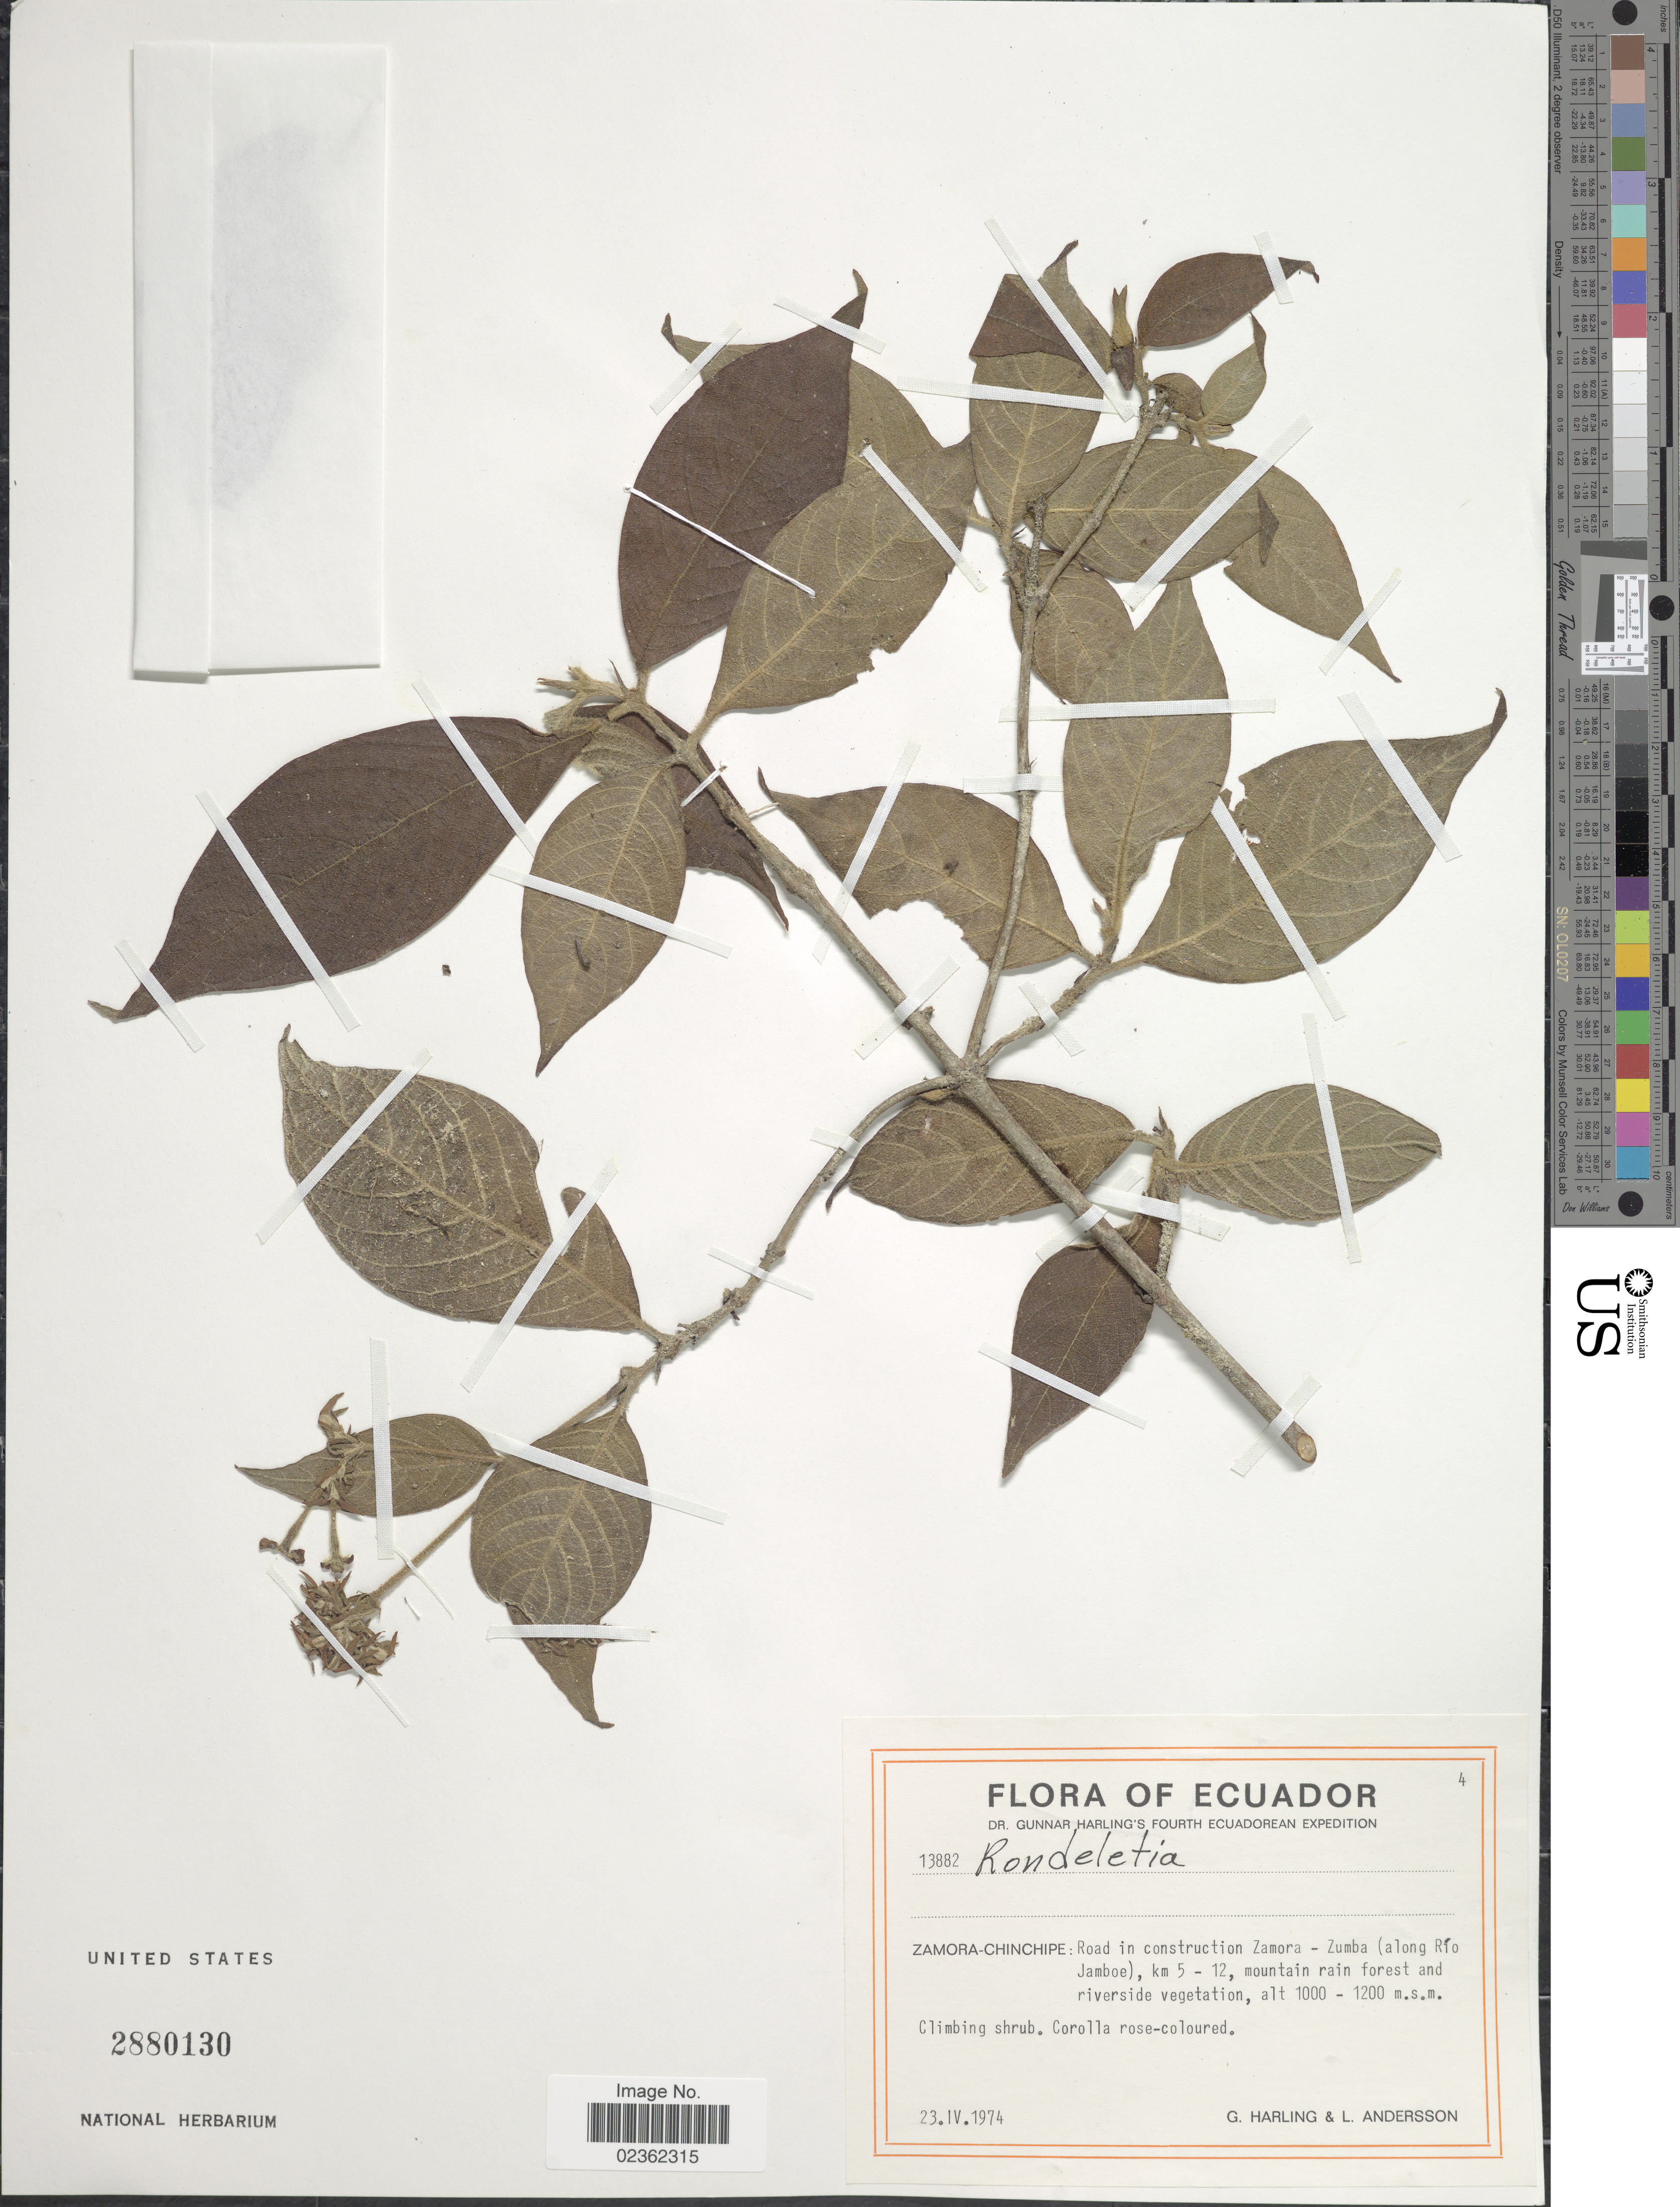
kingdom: Plantae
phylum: Tracheophyta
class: Magnoliopsida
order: Gentianales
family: Rubiaceae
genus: Rondeletia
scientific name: Rondeletia sp.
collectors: G. Harling & L. Andersson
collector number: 13882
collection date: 1974-04-23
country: Ecuador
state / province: Zamora-Chinchipe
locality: Road in construction Zamora-Zumba (along Rio Jambe), km 5-12, mountain rain forest and riverside vegetation.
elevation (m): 1000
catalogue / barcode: US 2880130